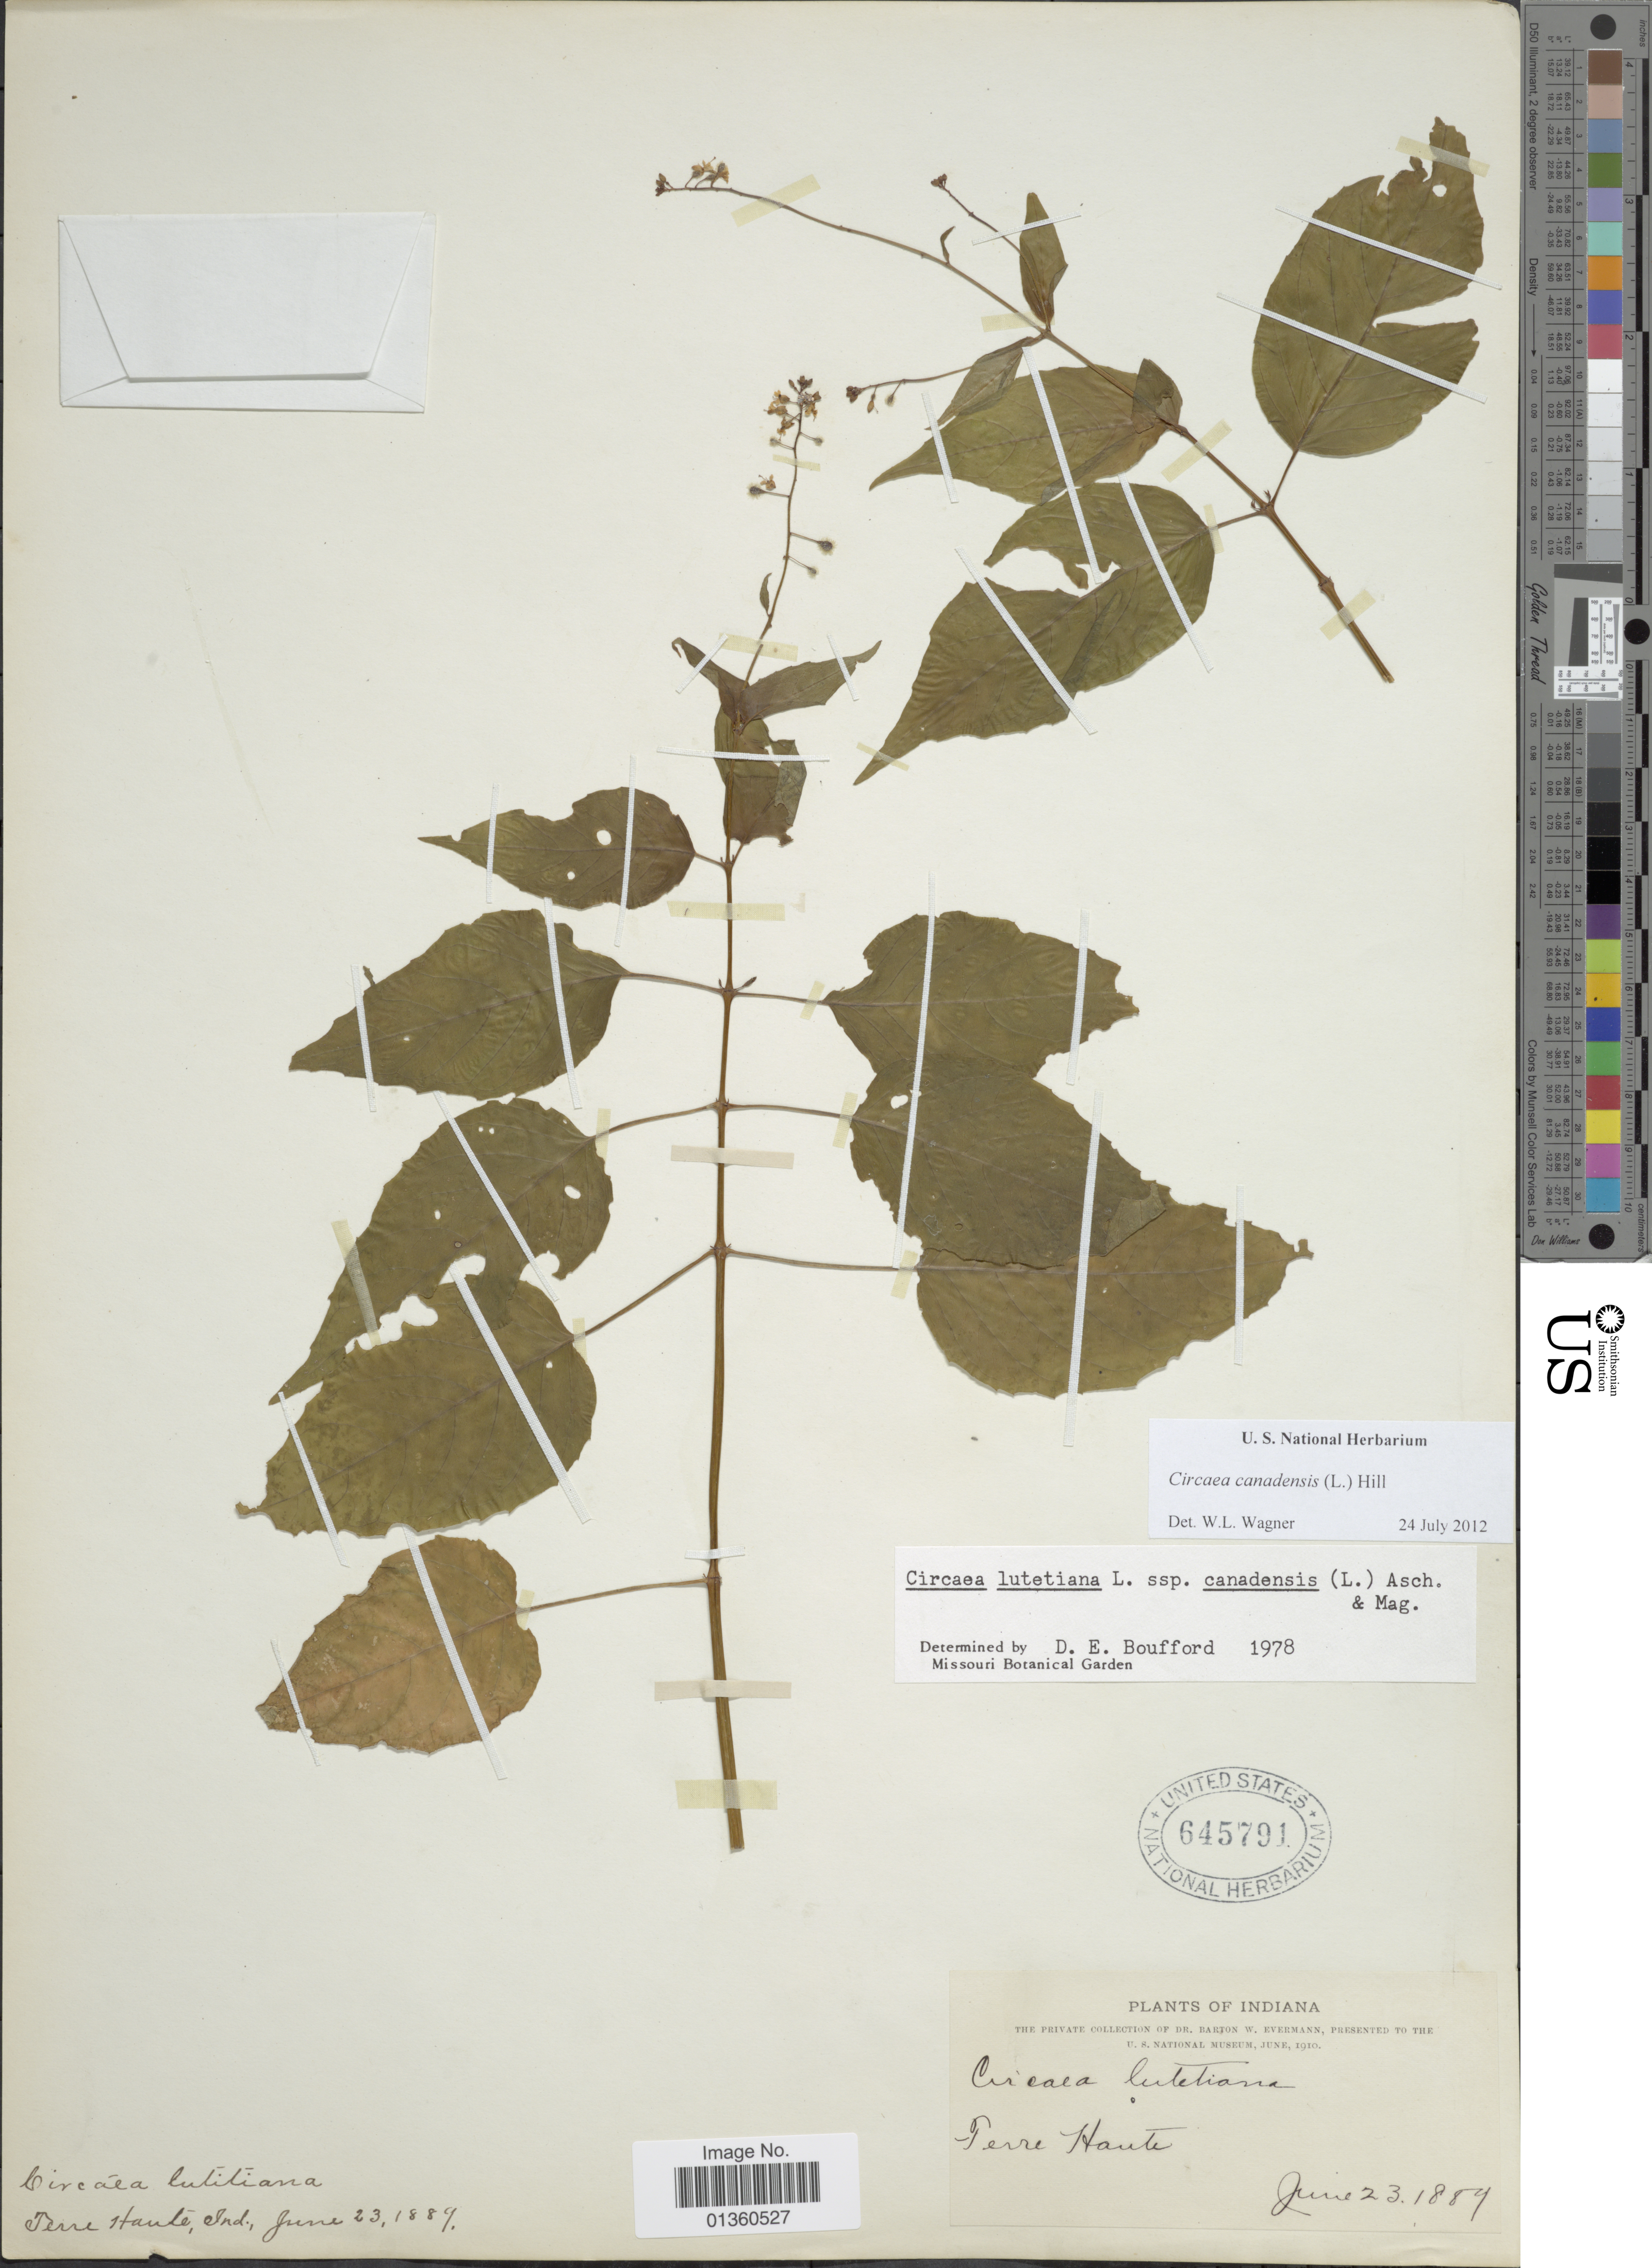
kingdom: Plantae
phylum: Tracheophyta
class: Magnoliopsida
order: Myrtales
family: Onagraceae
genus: Circaea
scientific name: Circaea canadensis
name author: (L.) Hill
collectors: B. W. Evermann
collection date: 1889-06-23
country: United States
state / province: Indiana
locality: Terre Haute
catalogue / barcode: US 645791